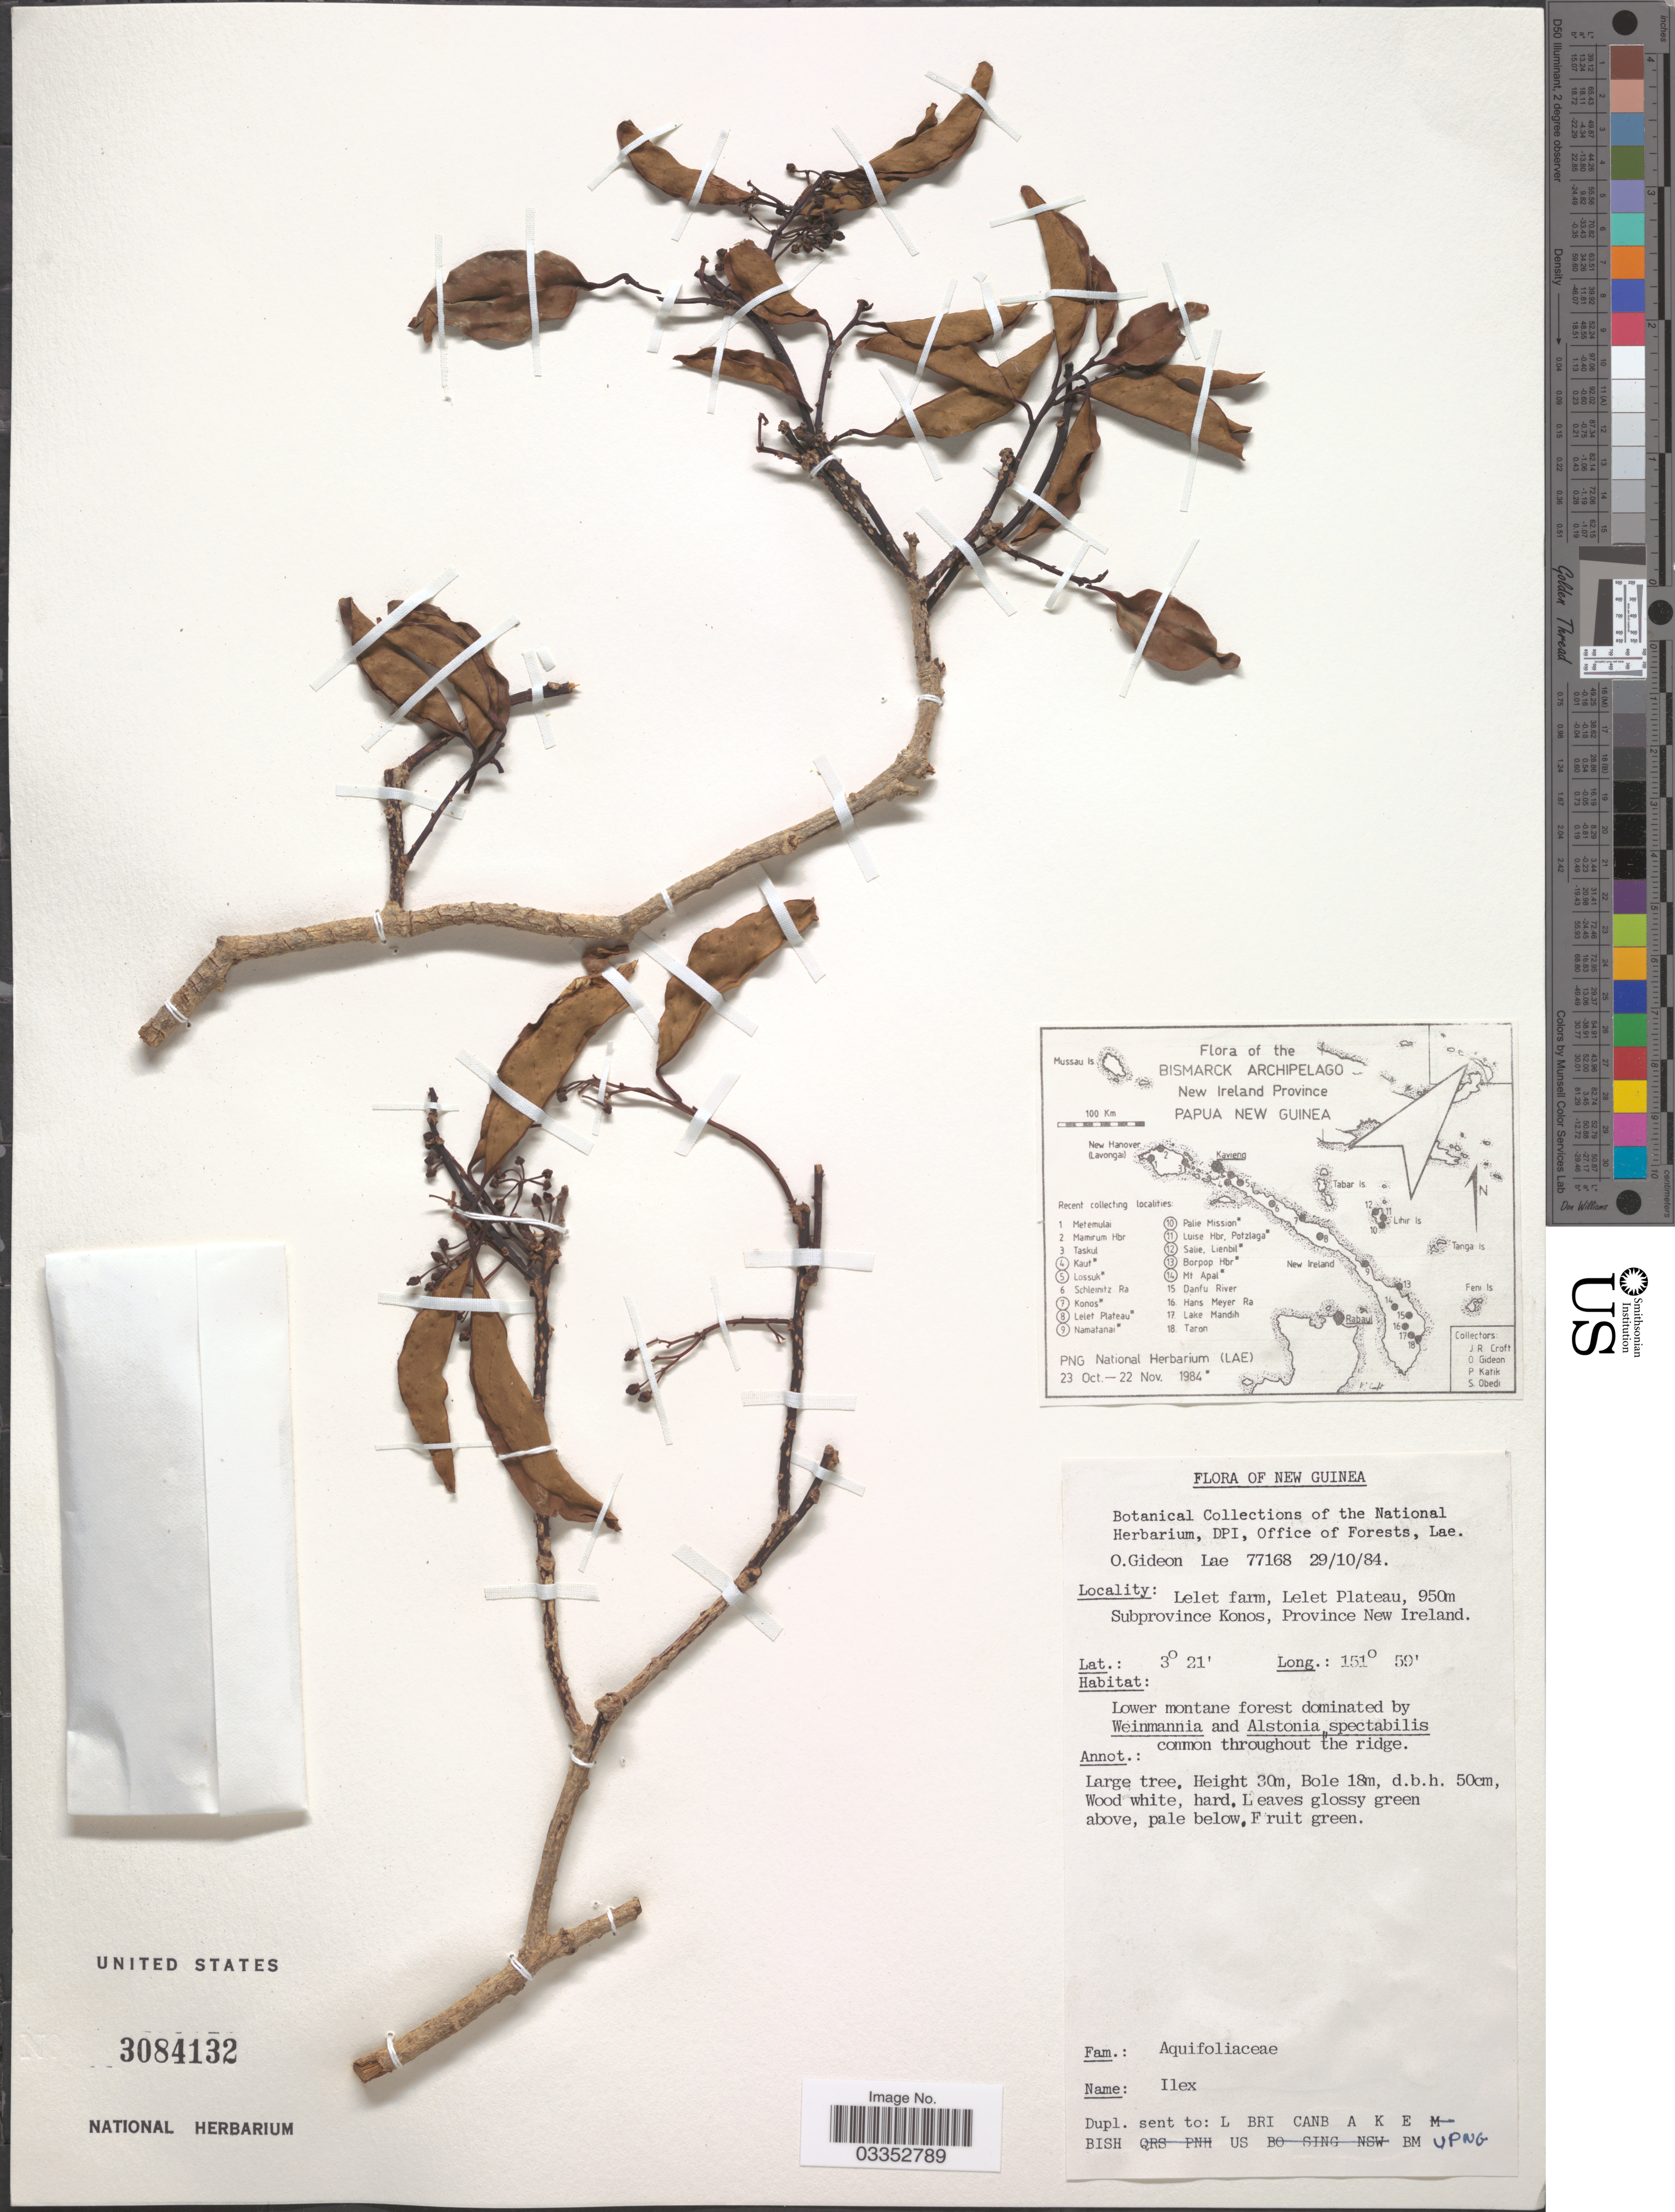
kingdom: Plantae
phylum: Tracheophyta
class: Magnoliopsida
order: Aquifoliales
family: Aquifoliaceae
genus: Ilex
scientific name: Ilex sp.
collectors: O. Gideon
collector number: Lae77168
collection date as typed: Transcribed d/m/y: 29/10/84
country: Papua New Guinea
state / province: New Ireland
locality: New Guinea, Lelet farm, Lelet Plateau, Subprovince Konos.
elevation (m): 950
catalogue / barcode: US 3084132